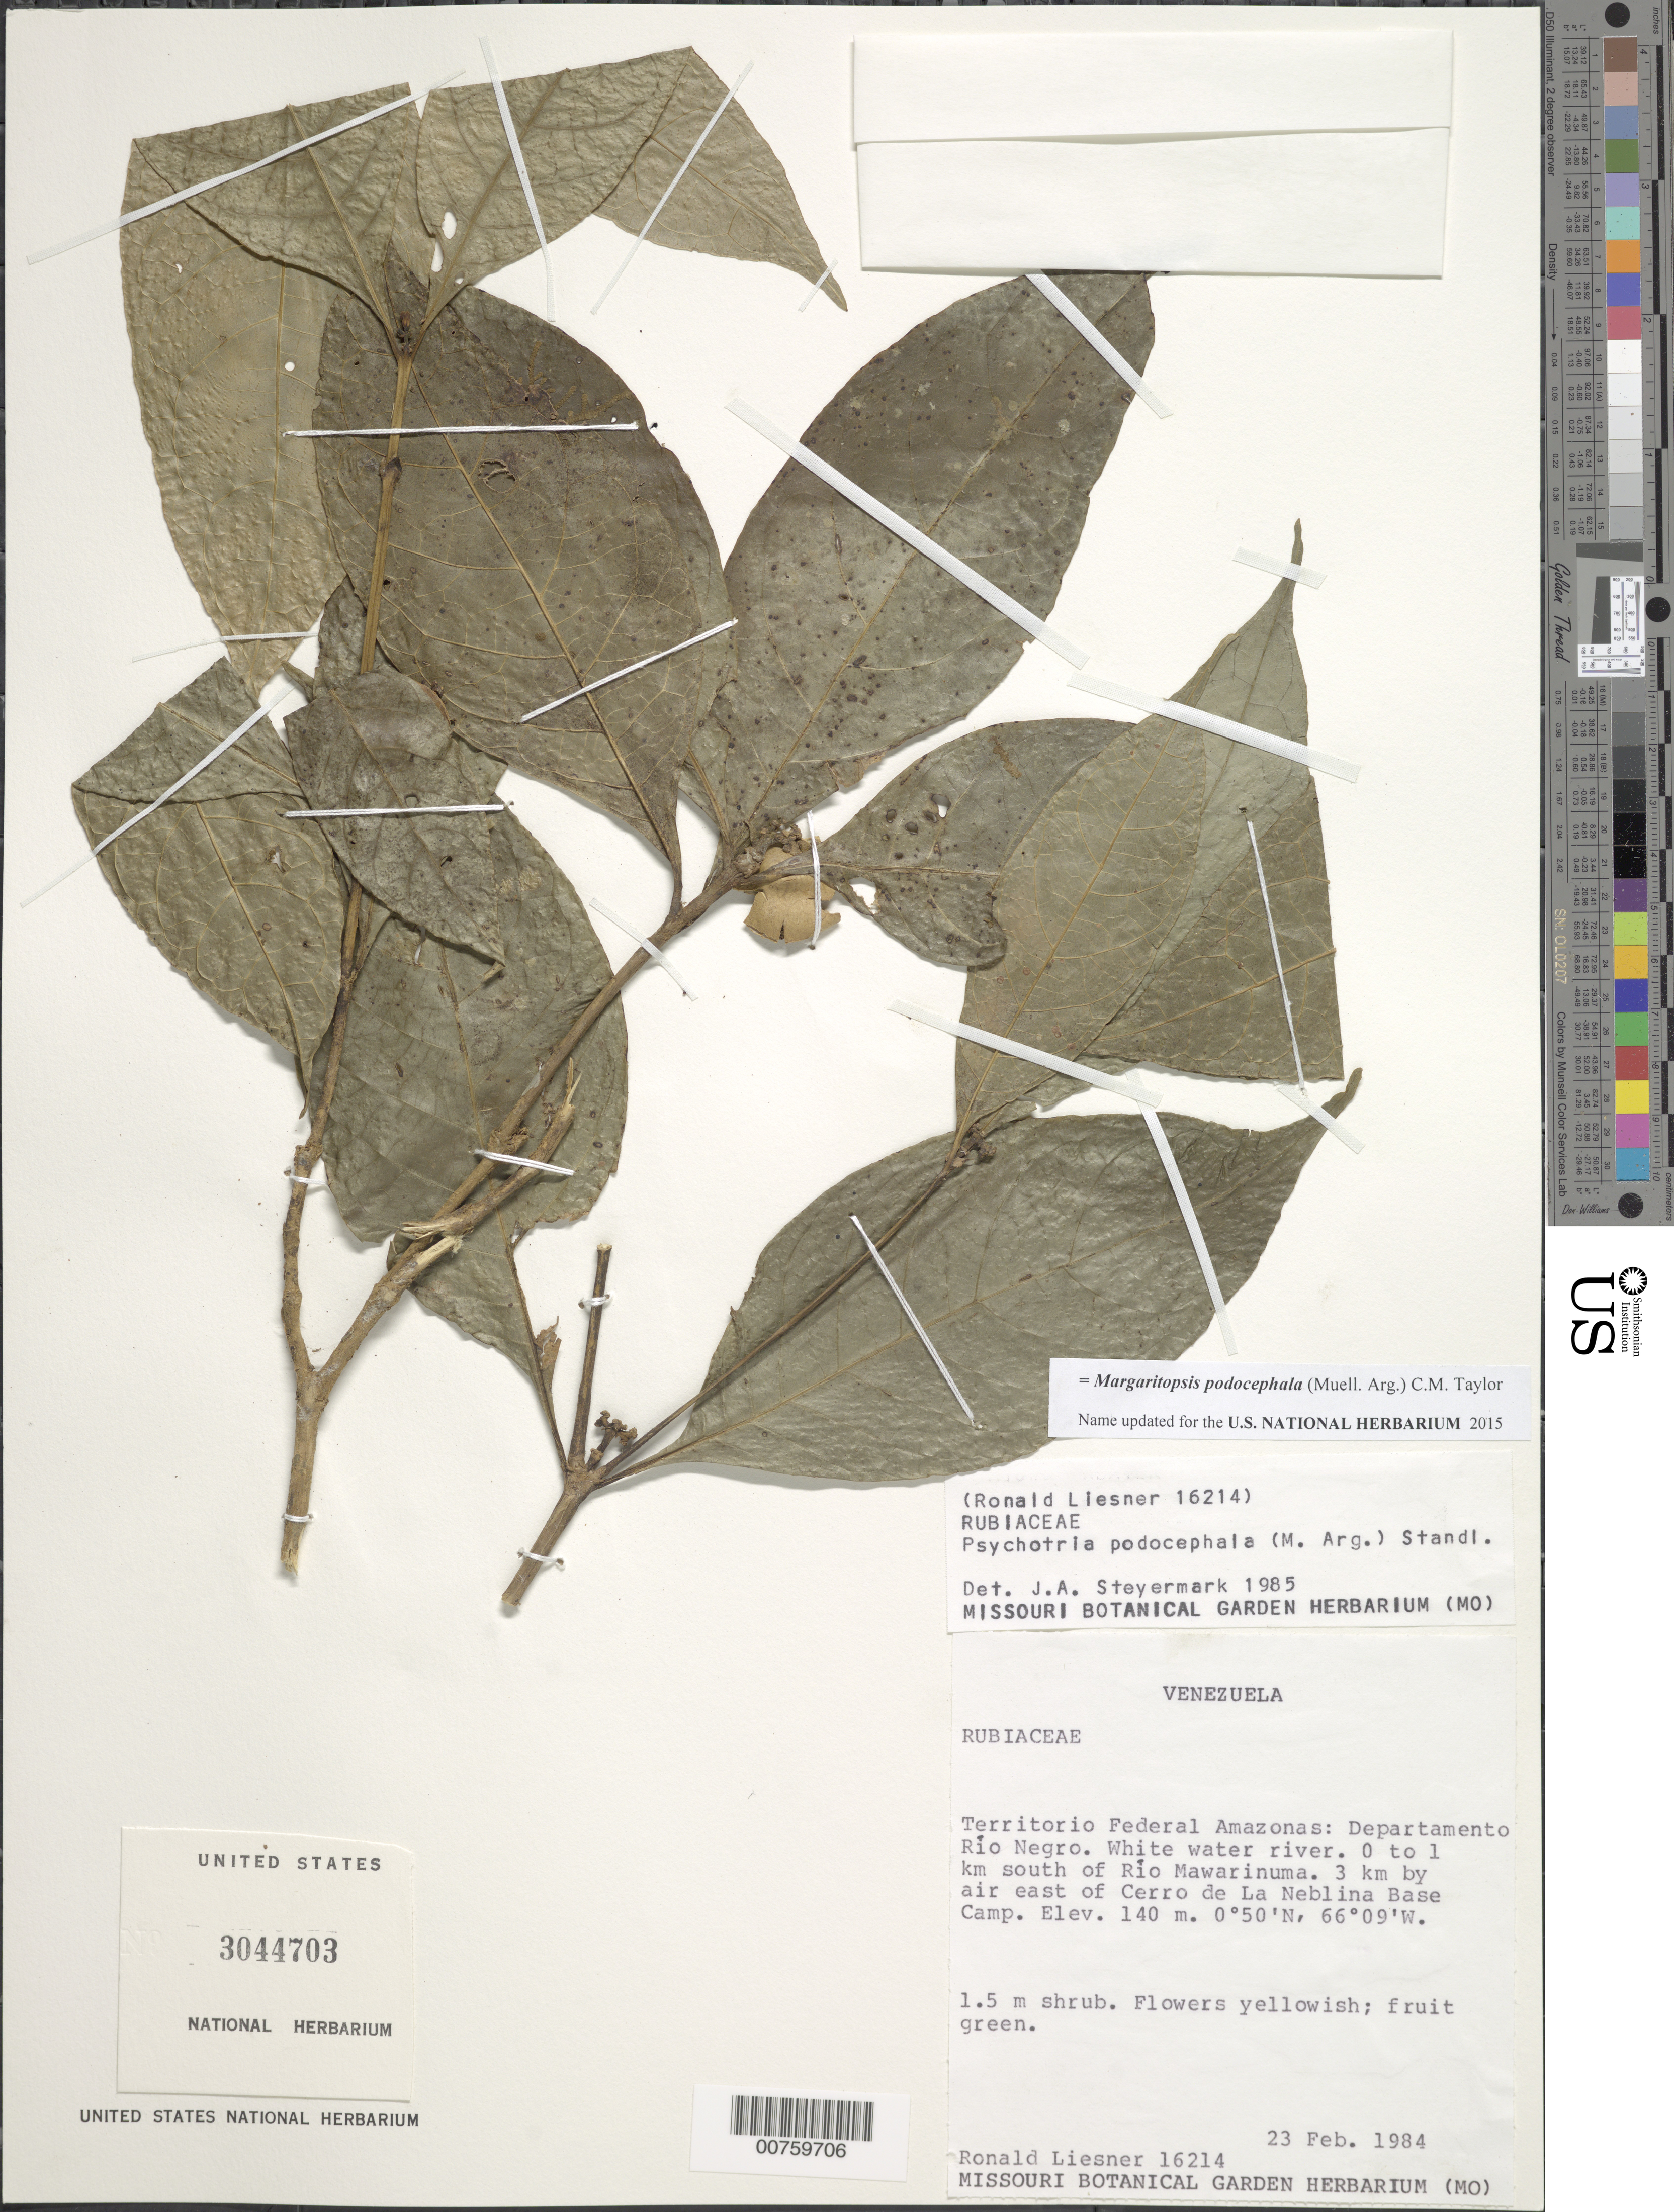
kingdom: Plantae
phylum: Tracheophyta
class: Magnoliopsida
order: Gentianales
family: Rubiaceae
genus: Psychotria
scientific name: Psychotria podocephala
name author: (Müll. Arg.) Standl.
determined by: Steyermark, Julian A., (VEN)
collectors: R. L. Liesner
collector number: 16214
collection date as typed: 23-Feb-84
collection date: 1984-02-23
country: Venezuela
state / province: Amazonas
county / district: Río Negro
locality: Río Mawarinuma, 0-1 km S of, 3 km by air east of Cerro de la Neblina base camp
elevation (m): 140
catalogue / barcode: US 3044703